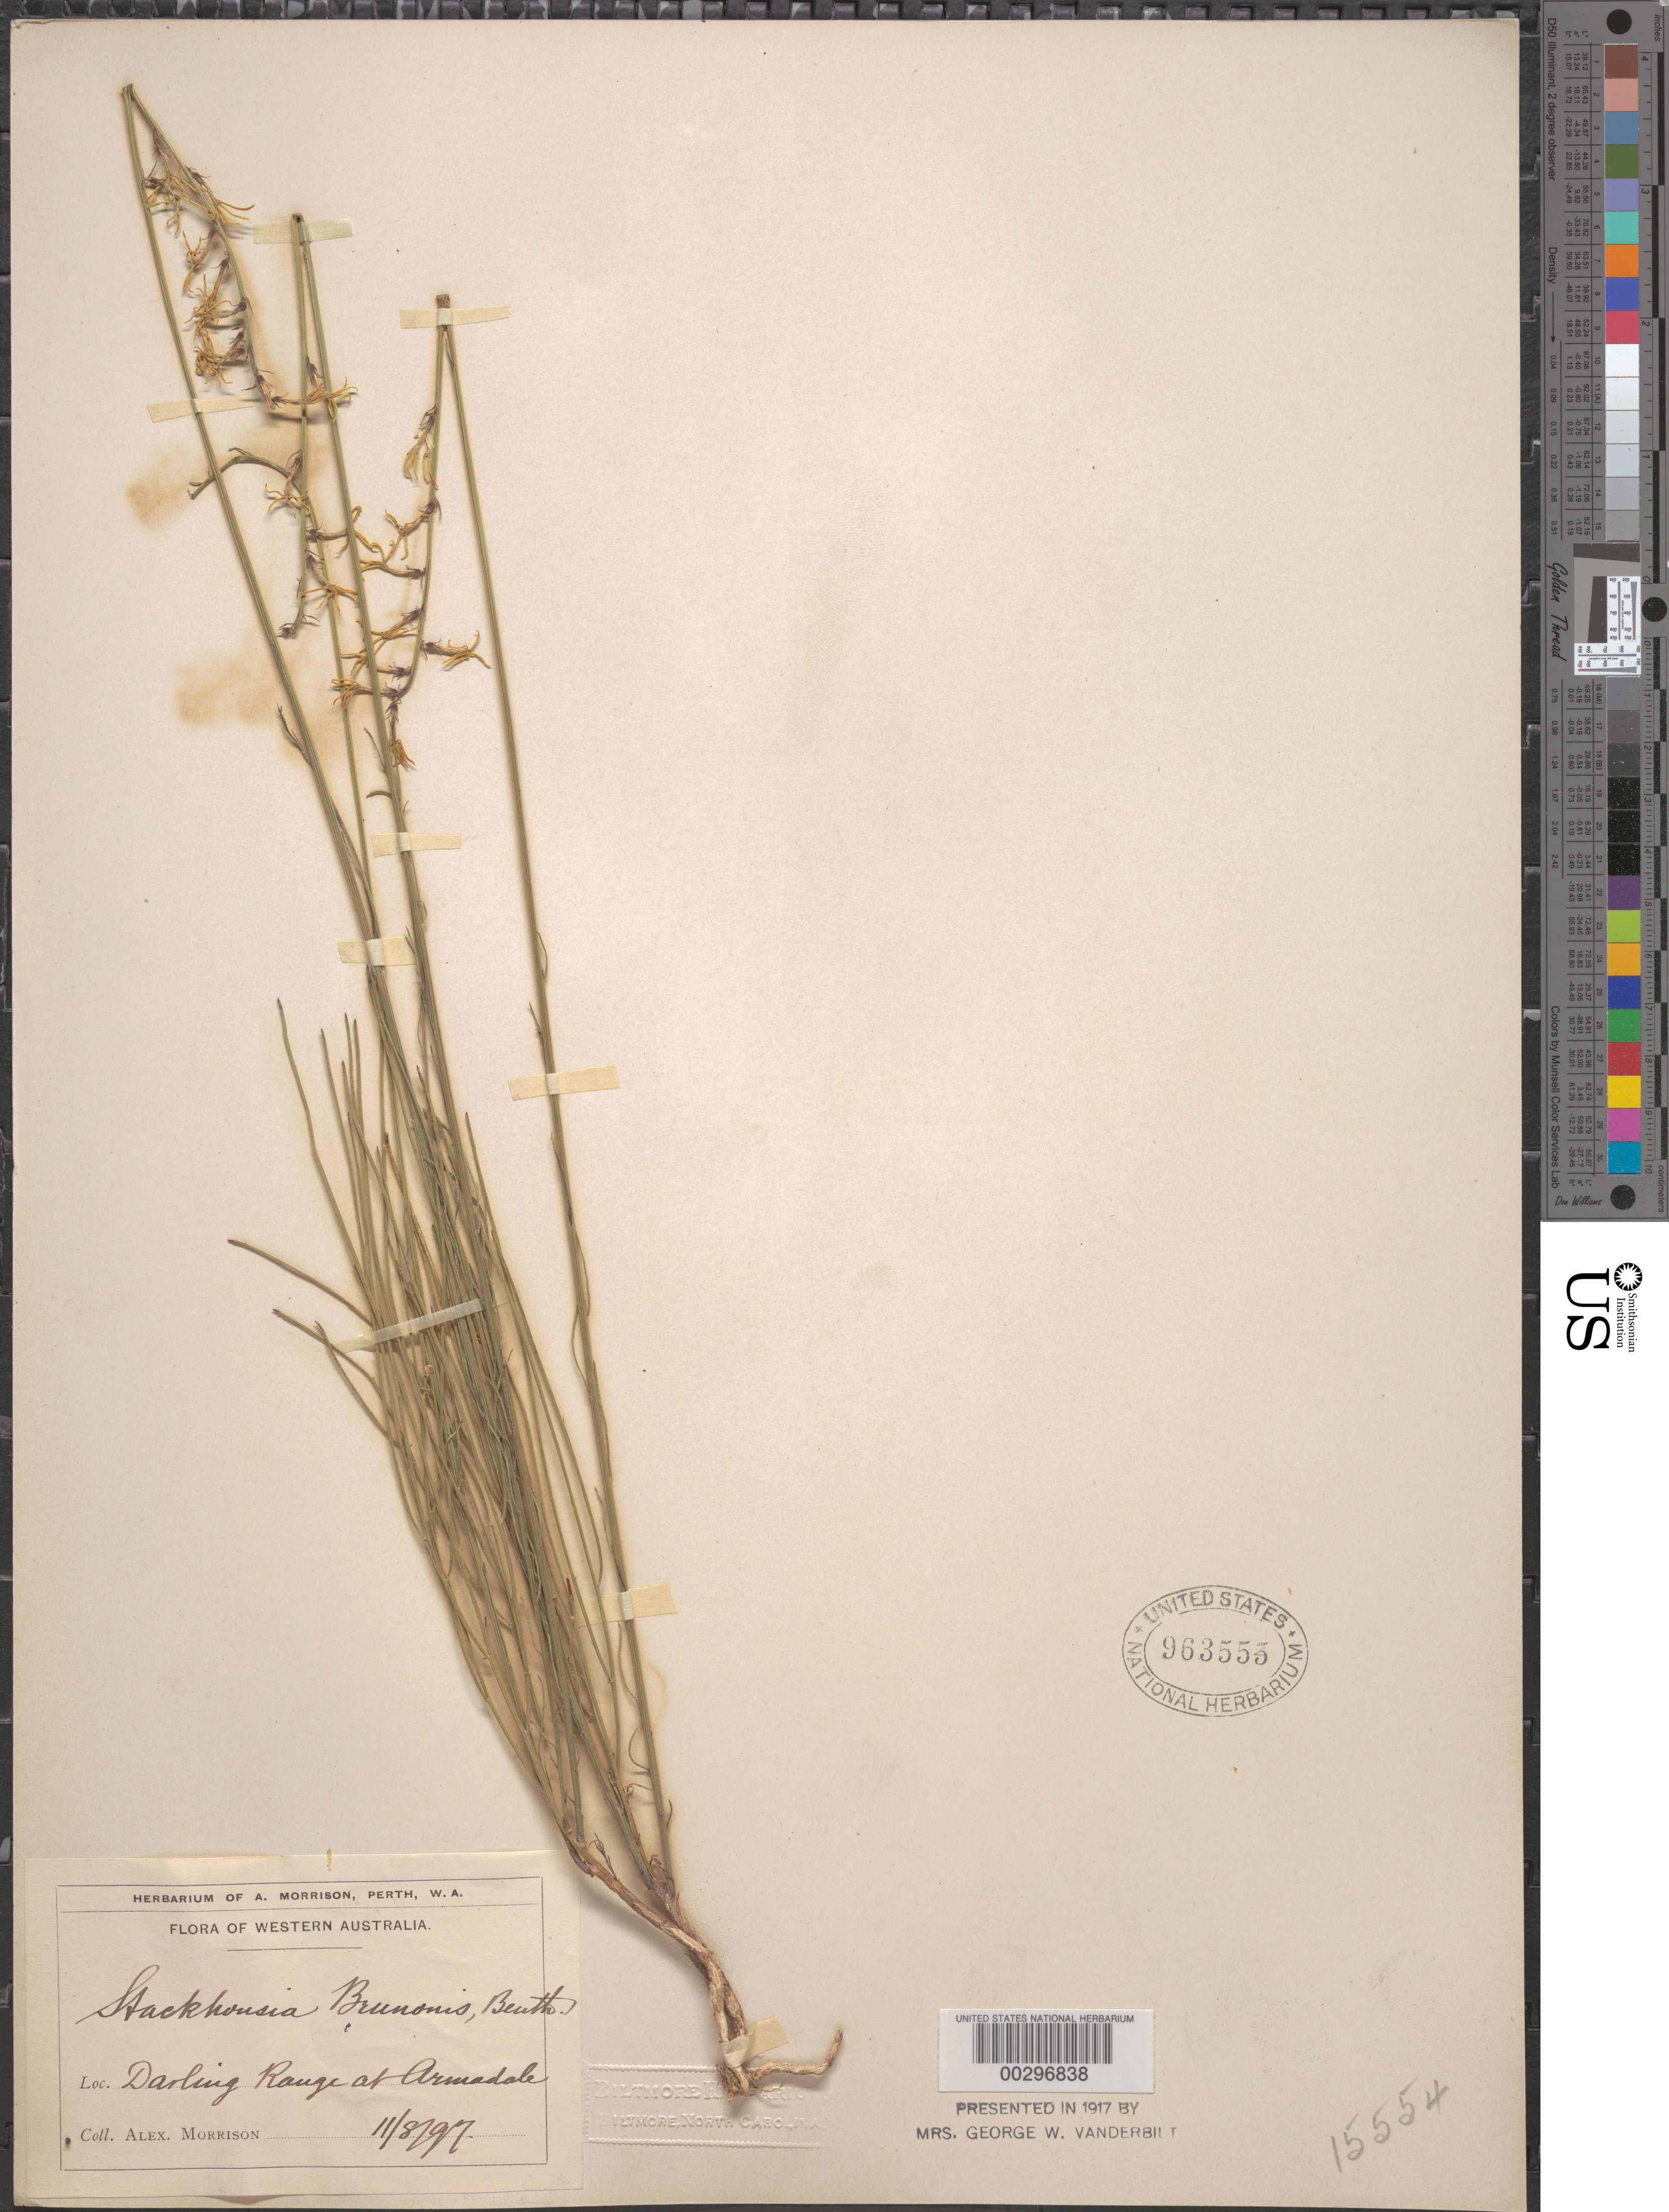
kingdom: Plantae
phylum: Tracheophyta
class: Magnoliopsida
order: Celastrales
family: Celastraceae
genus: Tripterococcus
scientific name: Tripterococcus brunonis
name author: Endl.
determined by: Strong, Mark T., (BOT), Smithsonian Institution - National Museum of Natural History (UNITED STATES)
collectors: A. Morrison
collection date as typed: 11 Aug 1897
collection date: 1897-08-11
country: Australia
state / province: Western Australia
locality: Darling range at armadale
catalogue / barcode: US 963555